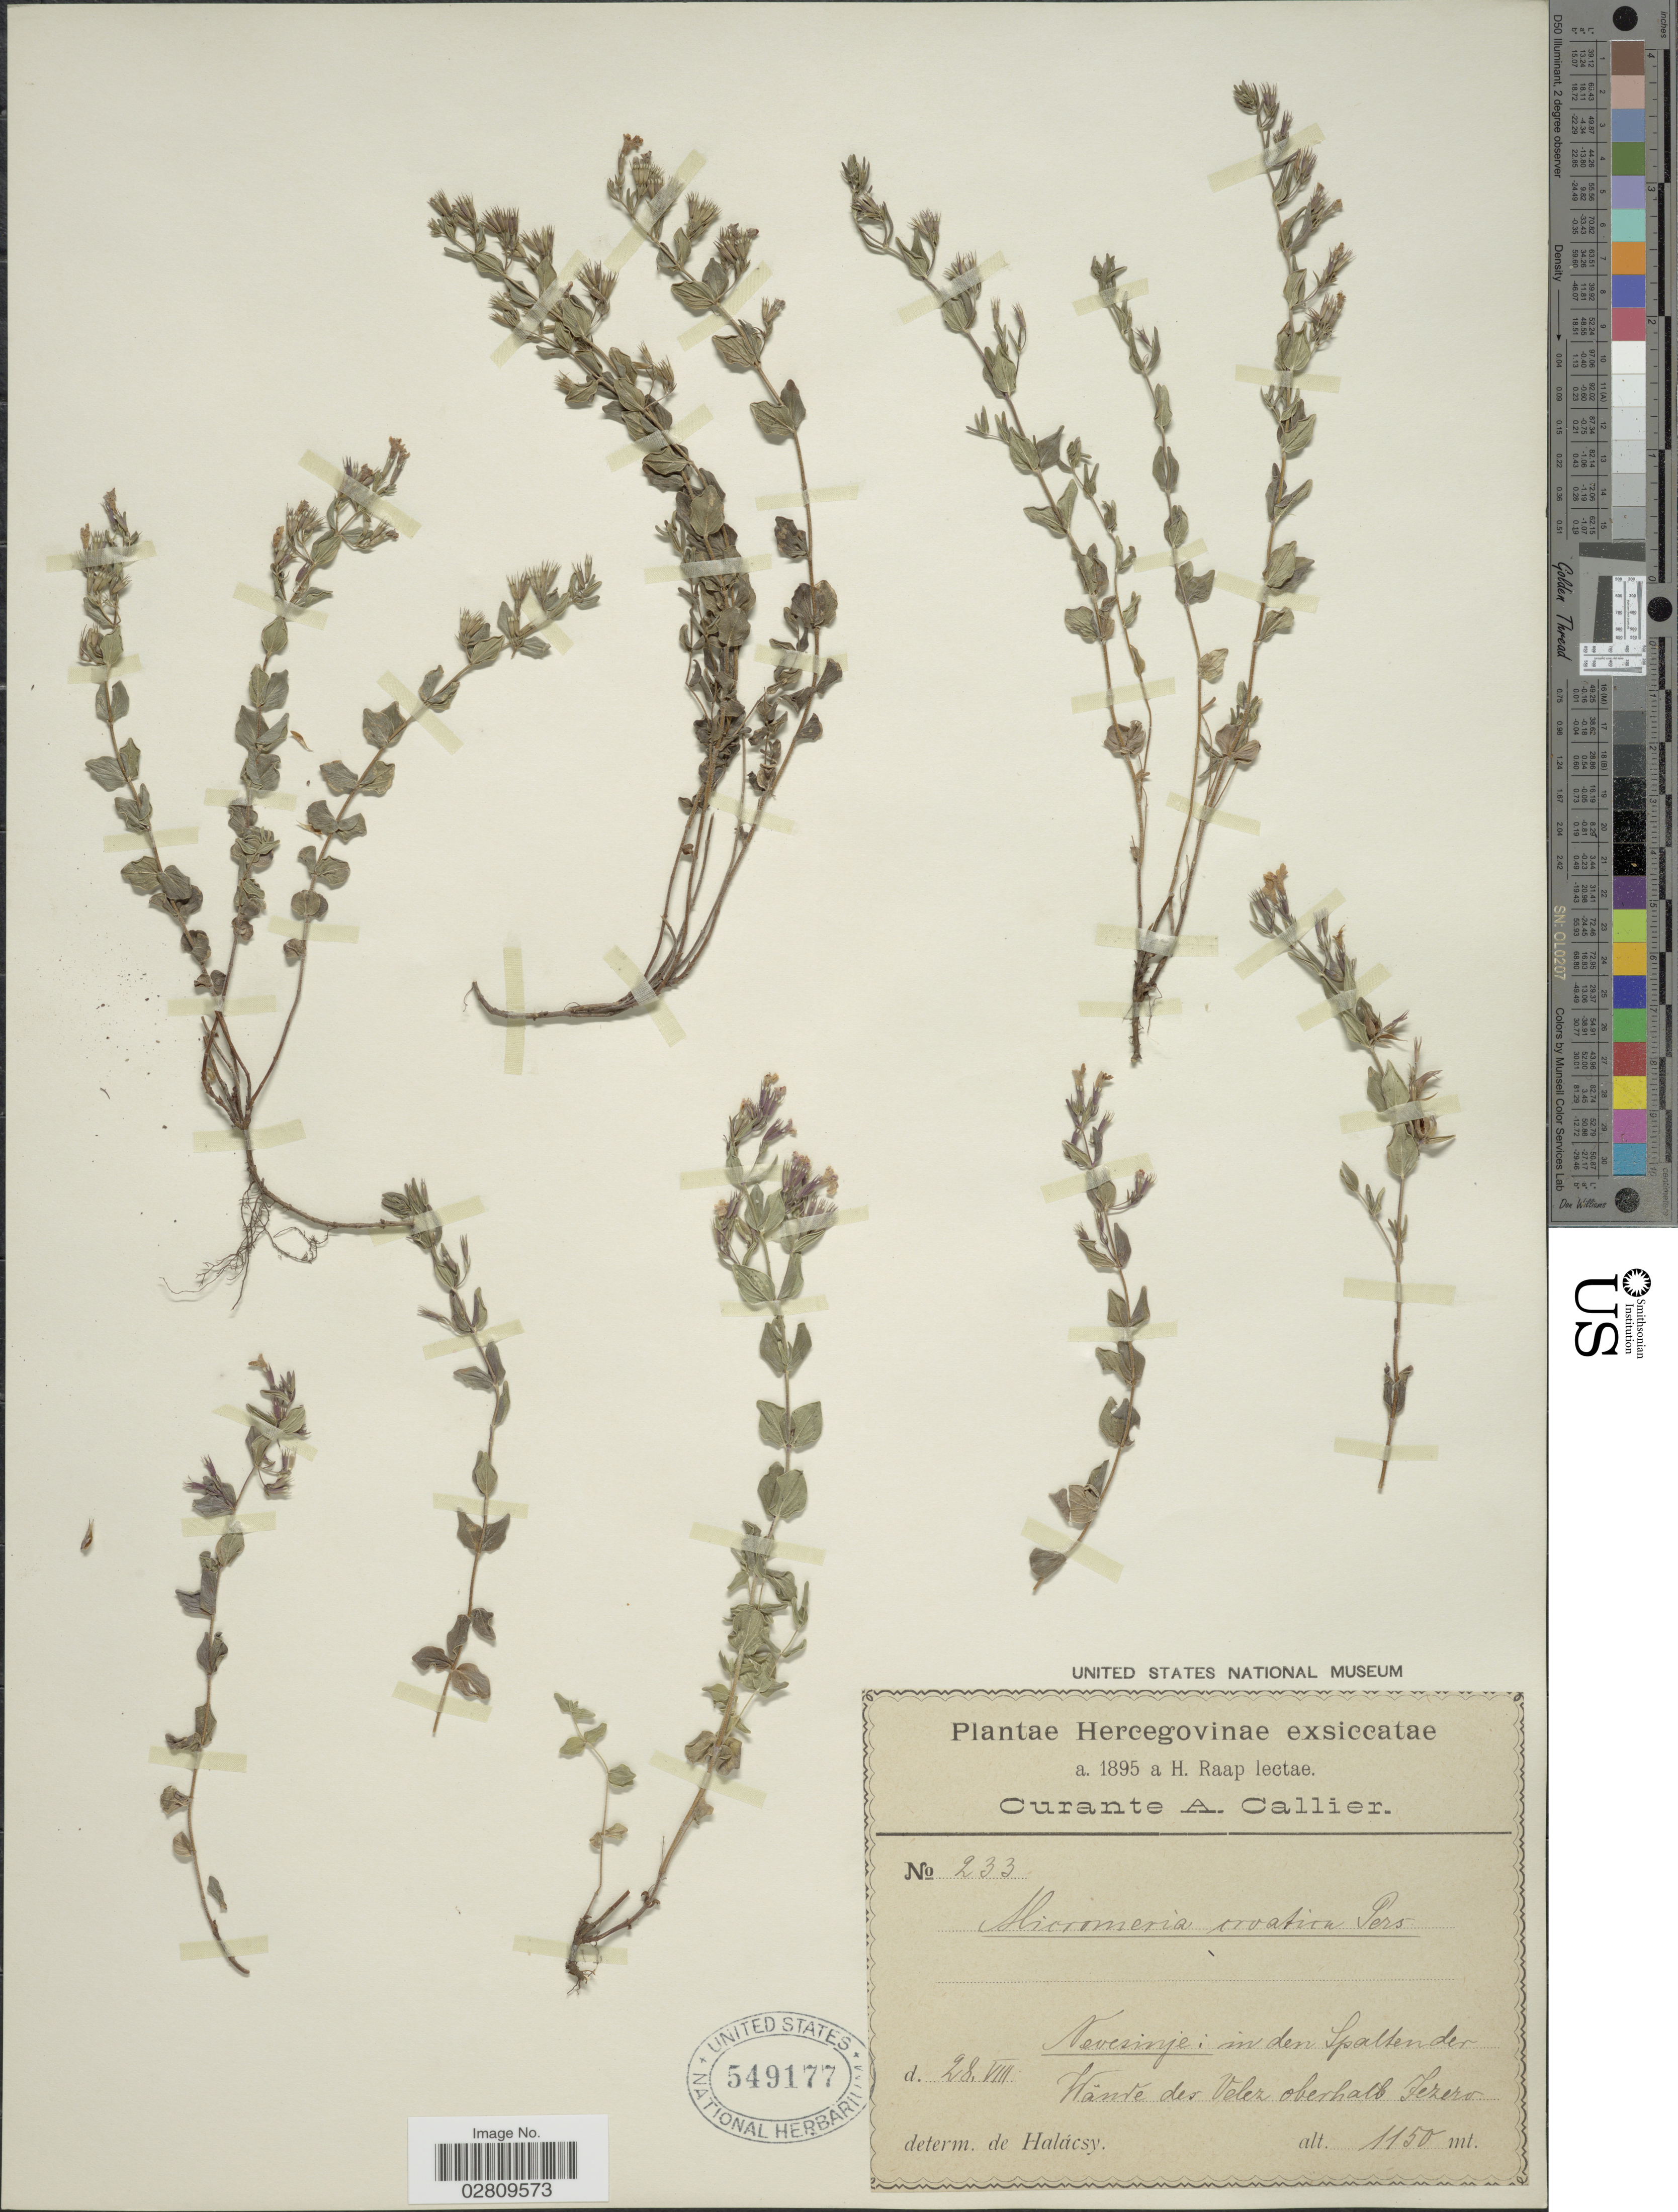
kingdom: Plantae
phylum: Tracheophyta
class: Magnoliopsida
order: Lamiales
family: Lamiaceae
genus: Micromeria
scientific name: Micromeria croatica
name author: (Pers.) Schott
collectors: H. Raap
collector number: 233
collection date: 1895-08-28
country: Bosnia and Herzegovina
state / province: Srpska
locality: Hercegovinae. Nevesinje: in den Spaltender. Häute des Velez oberhalb Jezero.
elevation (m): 1150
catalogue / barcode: US 549177